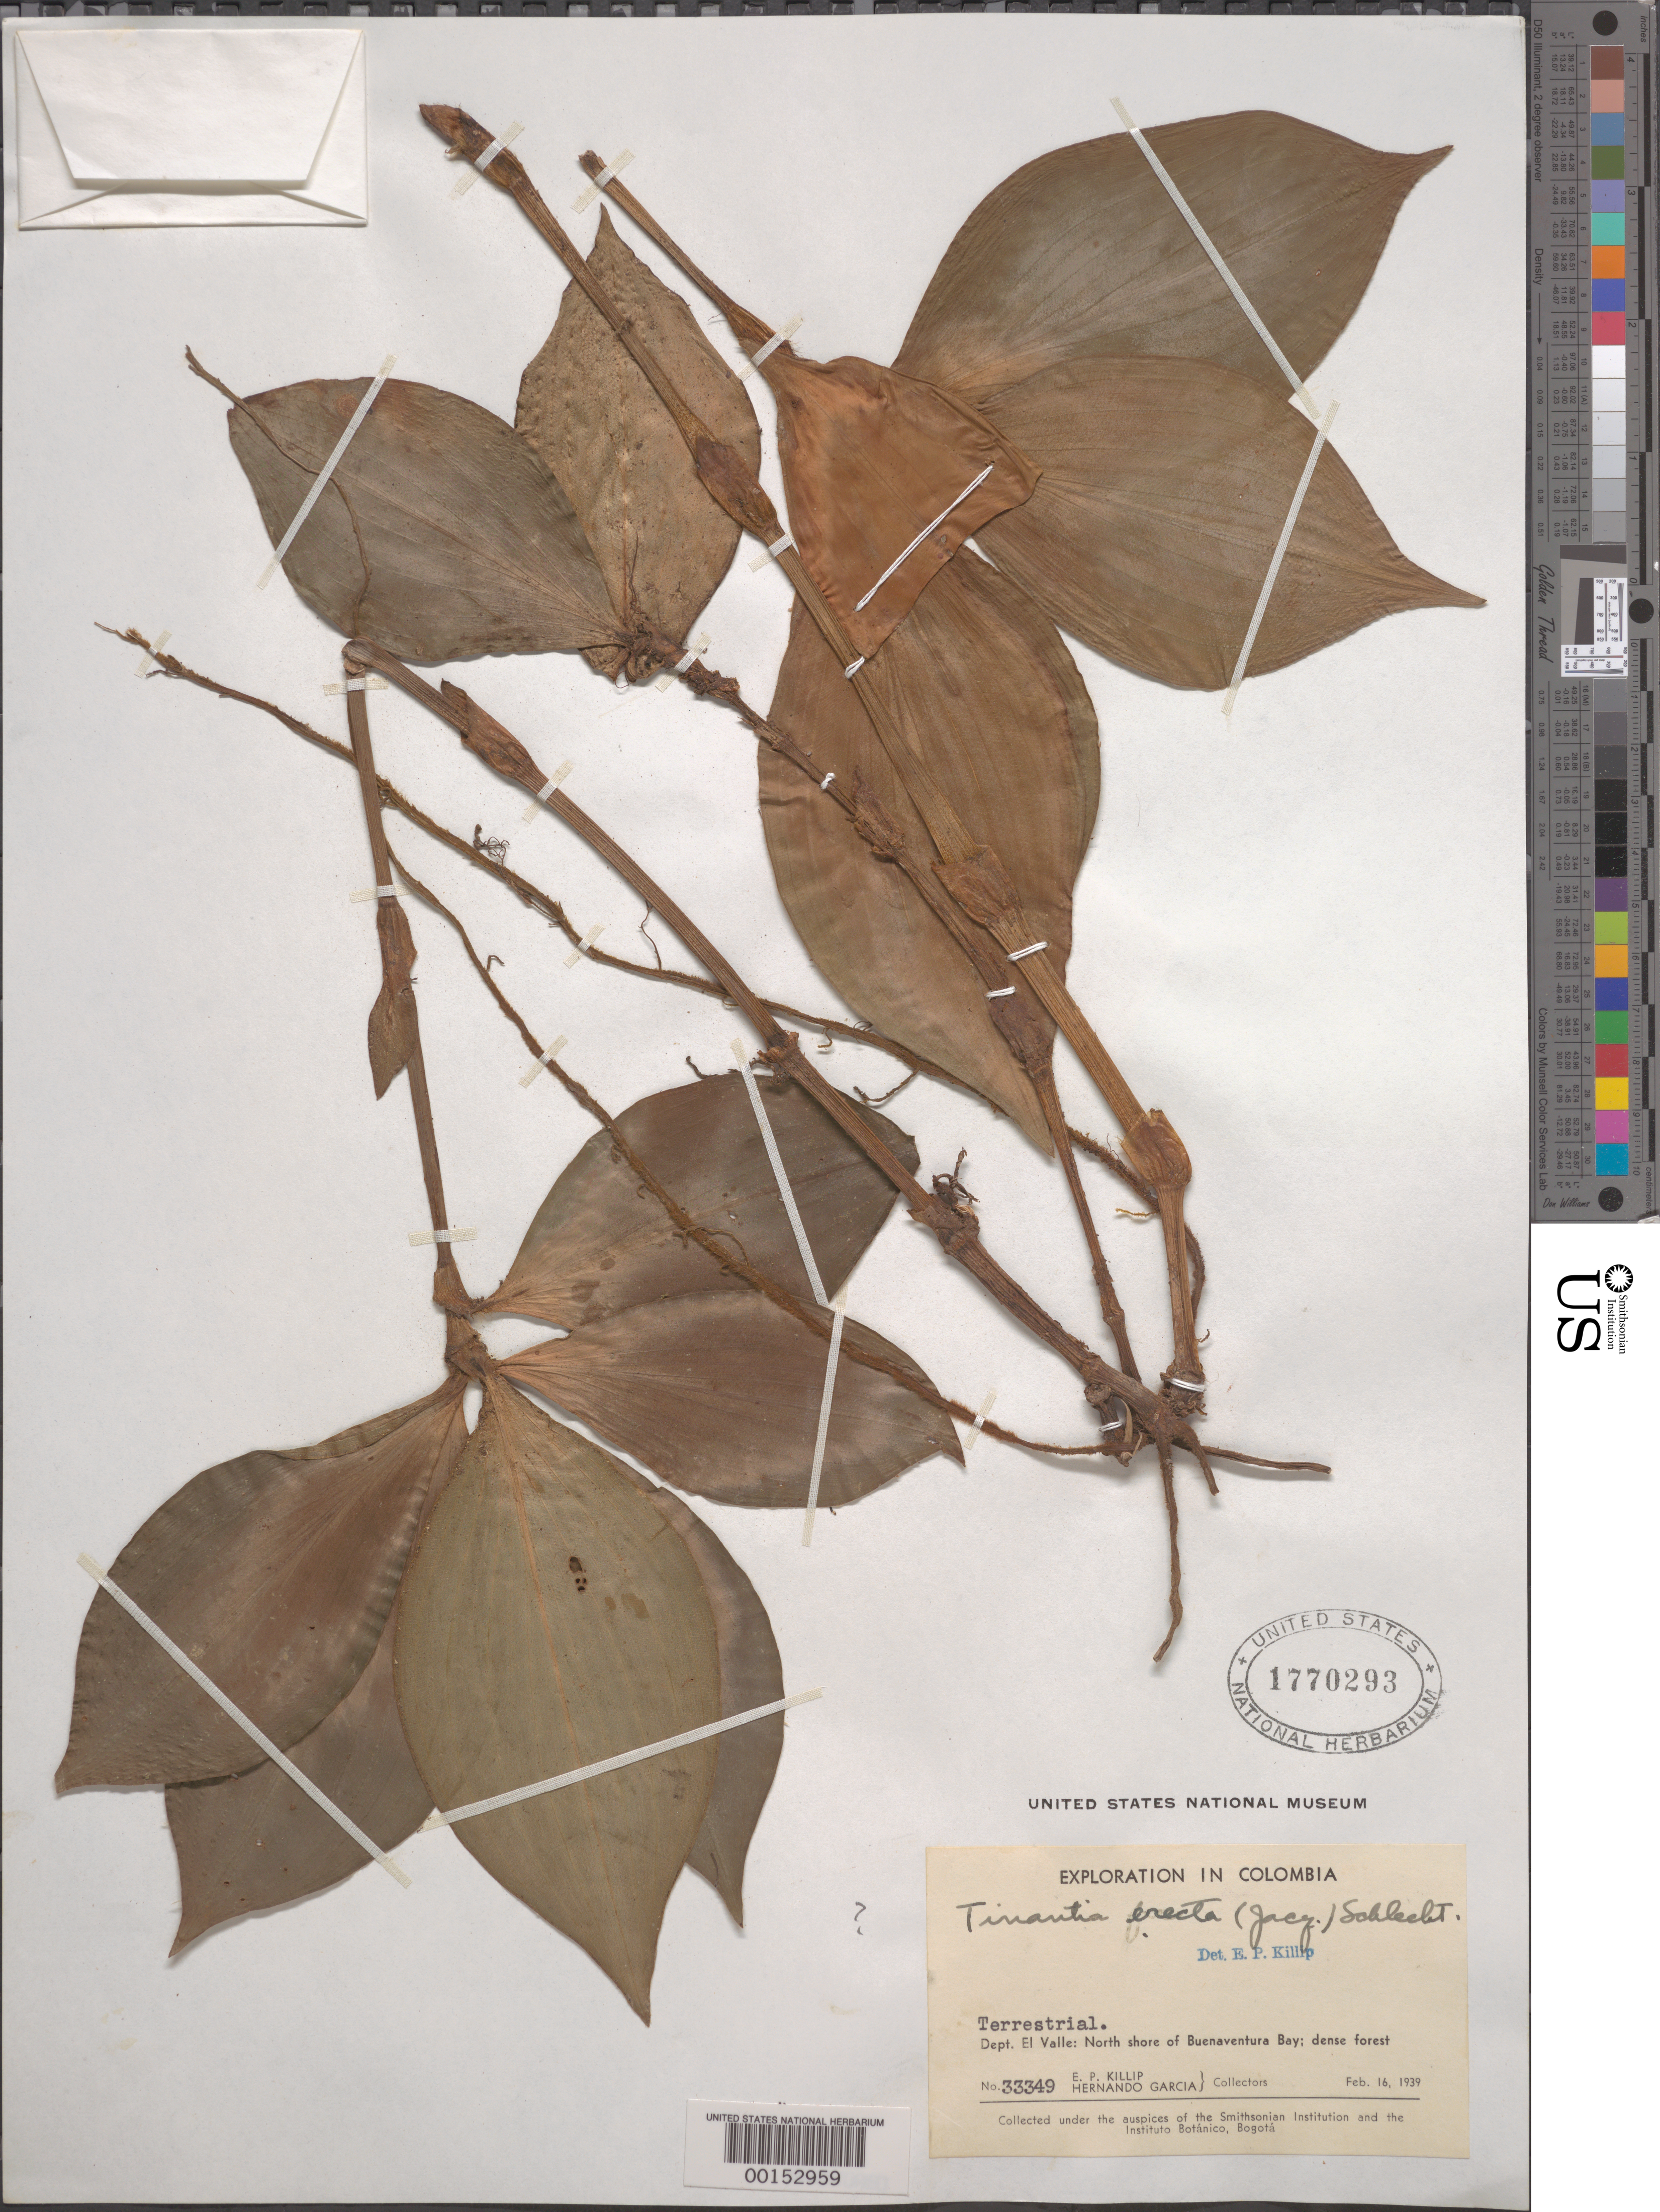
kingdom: Plantae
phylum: Tracheophyta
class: Liliopsida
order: Commelinales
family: Commelinaceae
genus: Geogenanthus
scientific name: Geogenanthus rhizanthus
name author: (Ule) G. Brückn.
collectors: E. P. Killip & H. Garcia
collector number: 33349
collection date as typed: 16 Feb 1939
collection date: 1939-02-16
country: Colombia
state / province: Valle del Cauca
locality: Buena Ventura Bay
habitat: Shore, dense forest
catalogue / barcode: US 1770293